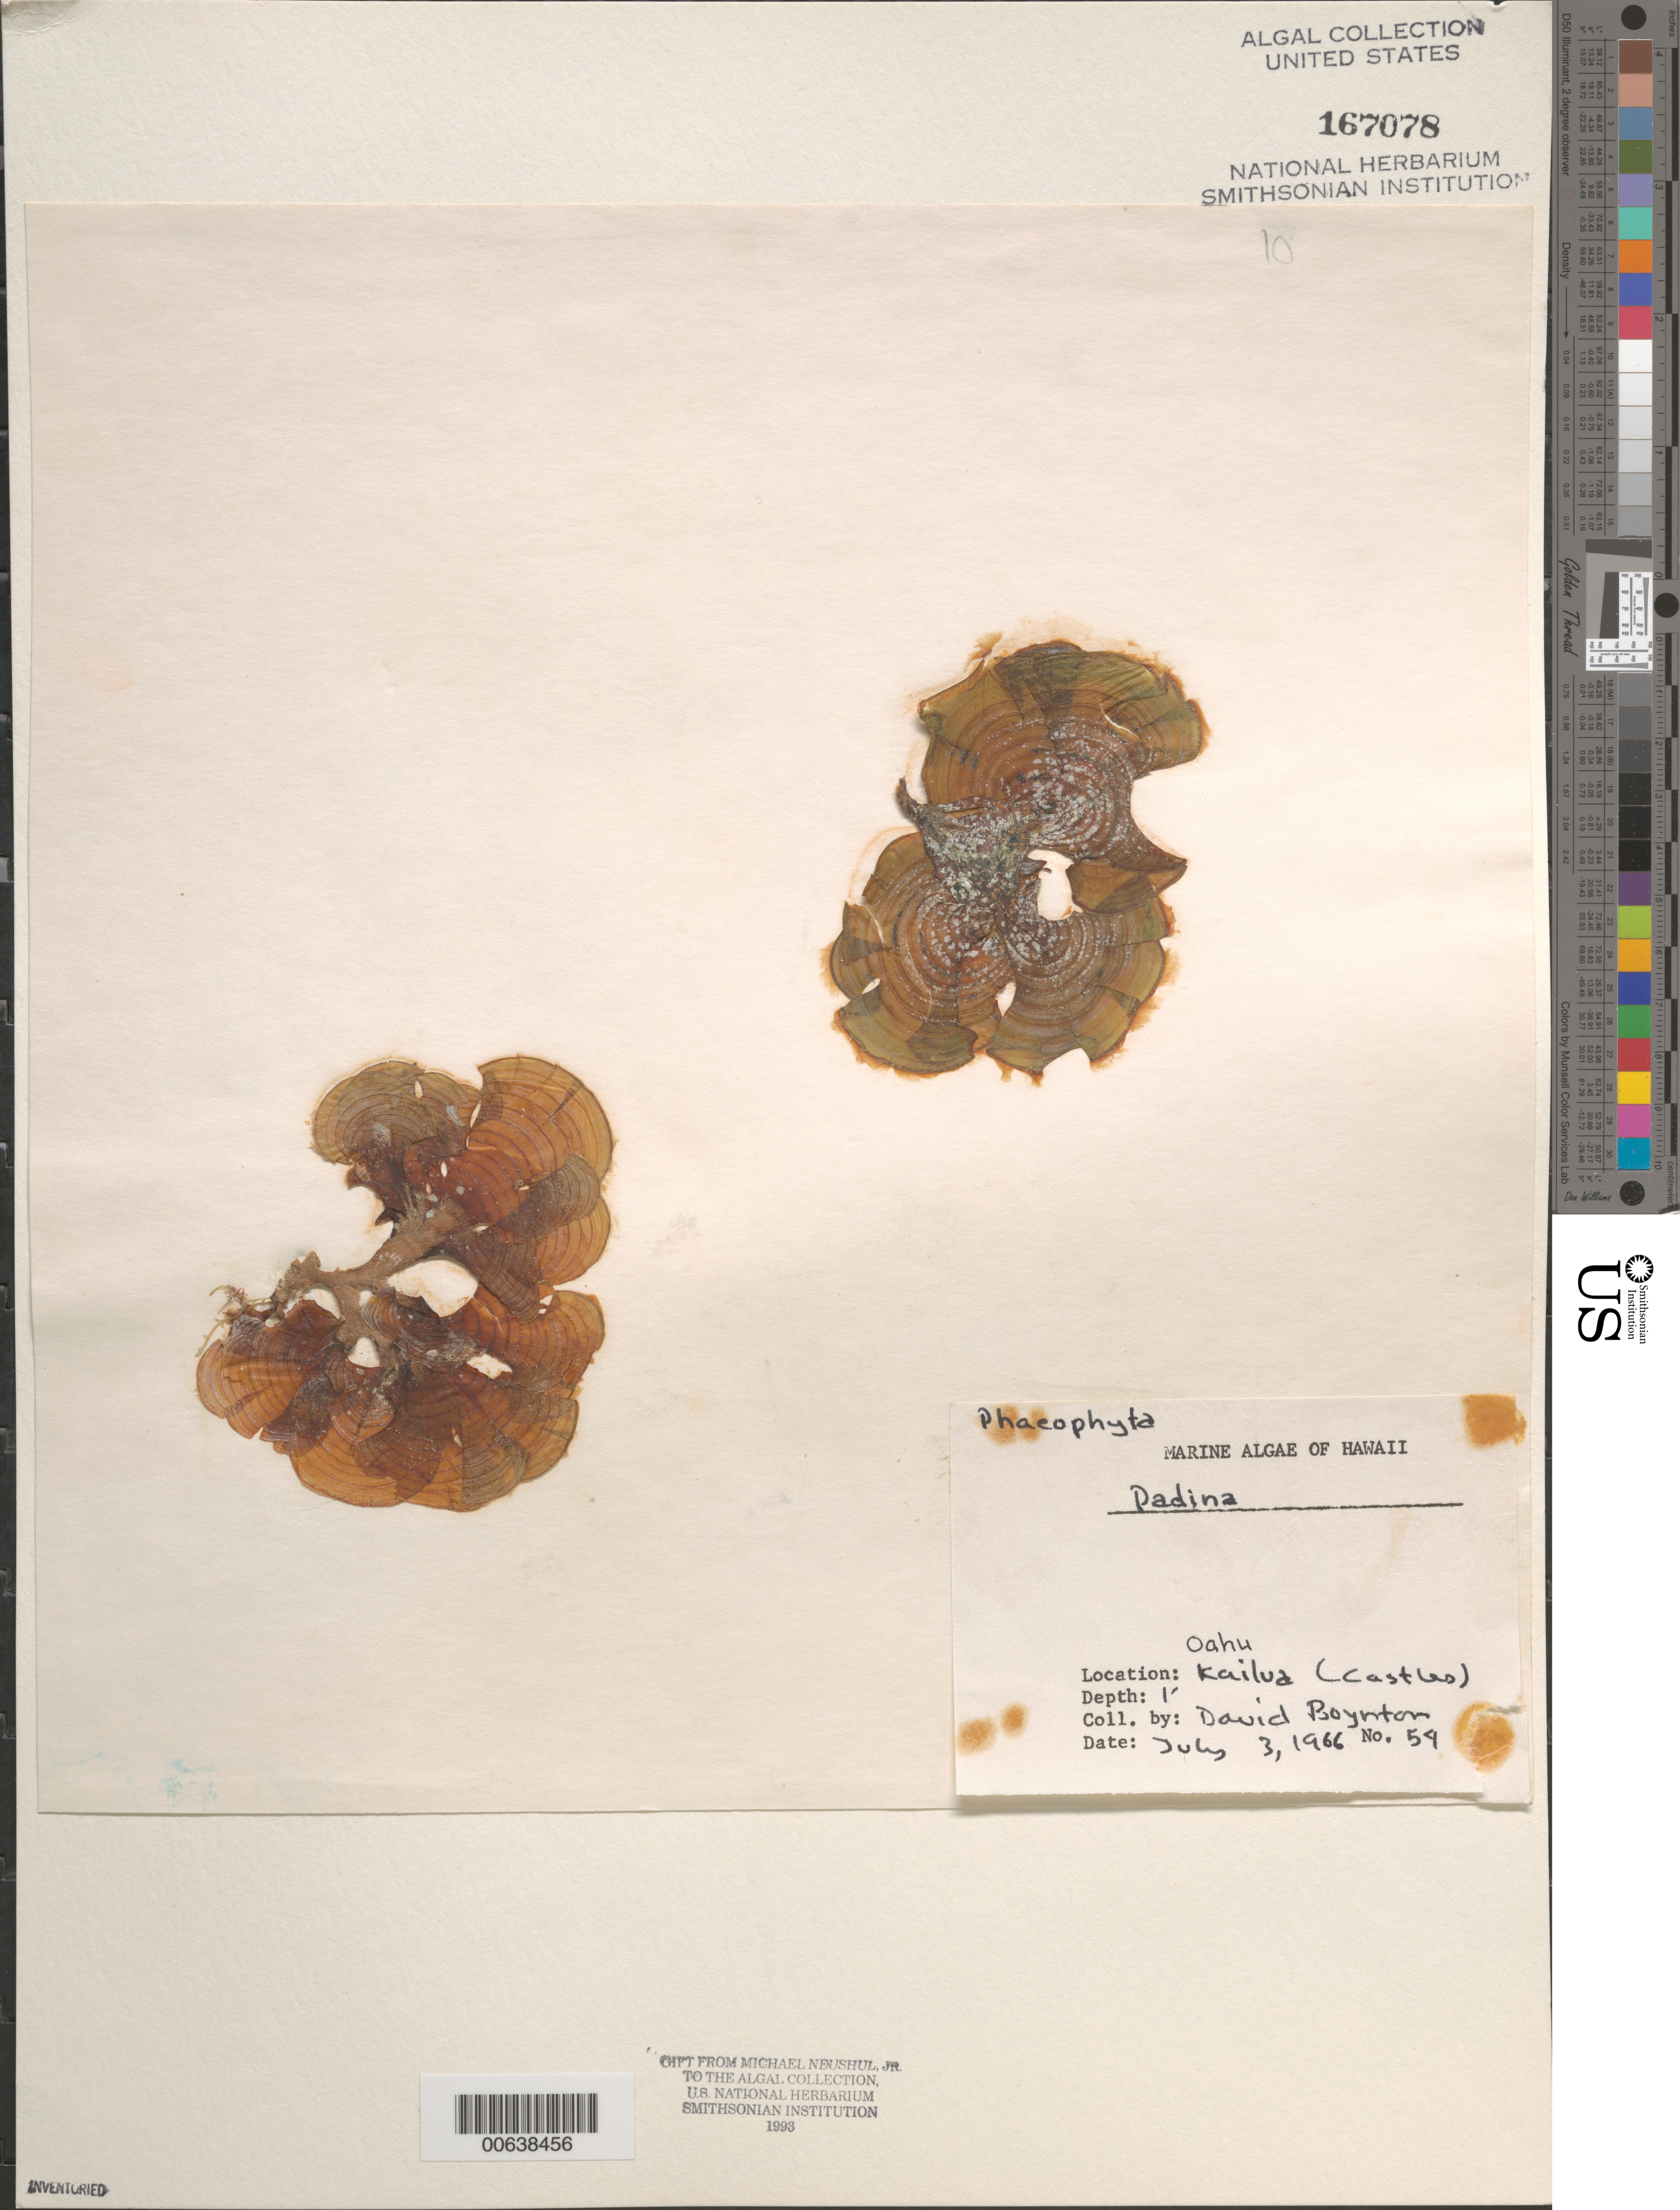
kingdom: Chromista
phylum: Ochrophyta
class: Phaeophyceae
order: Dictyotales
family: Dictyotaceae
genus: Padina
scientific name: Padina sp.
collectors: D. Boynton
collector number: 59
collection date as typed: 03 Jul 1966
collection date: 1966-07-03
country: United States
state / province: Hawaii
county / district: Honolulu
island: Oahu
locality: Kailua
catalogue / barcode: US 167078